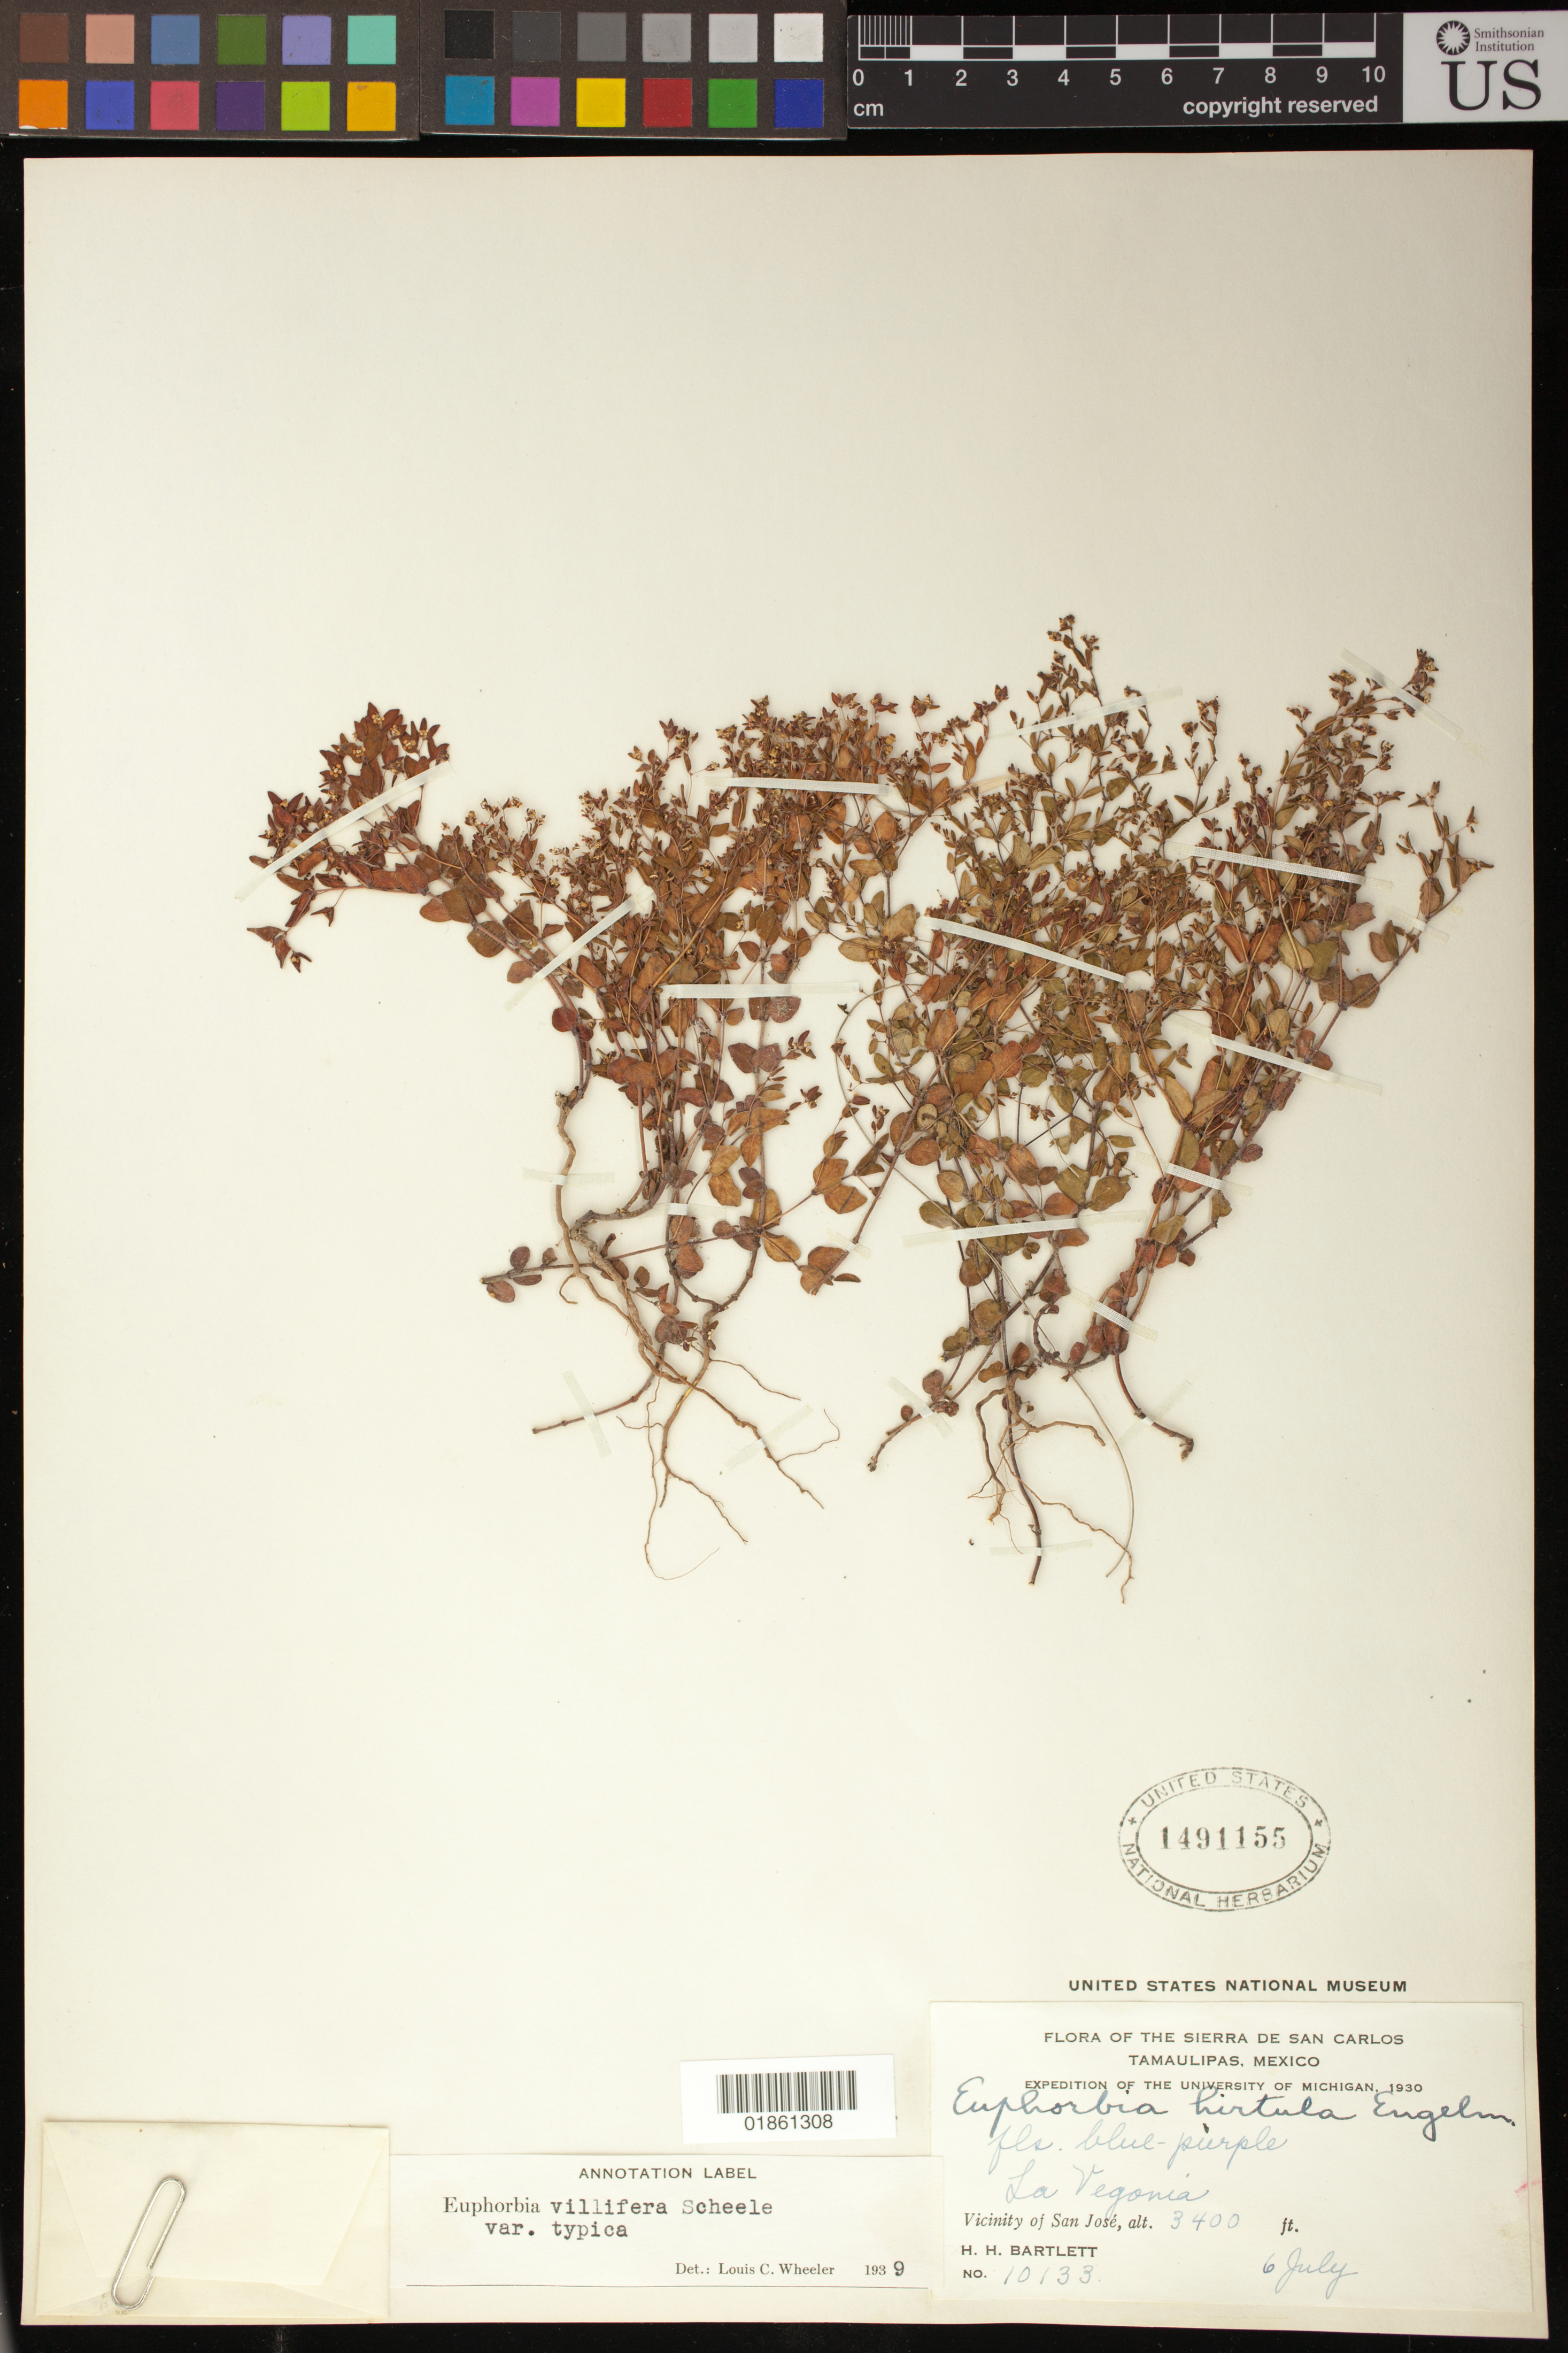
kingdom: Plantae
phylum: Tracheophyta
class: Magnoliopsida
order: Malpighiales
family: Euphorbiaceae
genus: Euphorbia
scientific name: Euphorbia villifera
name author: Scheele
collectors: H. H. Bartlett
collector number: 10133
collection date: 1930-07-06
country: Mexico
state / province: Tamaulipas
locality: La Vegonia; Vicinity of San Jose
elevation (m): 1036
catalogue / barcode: US 1491155